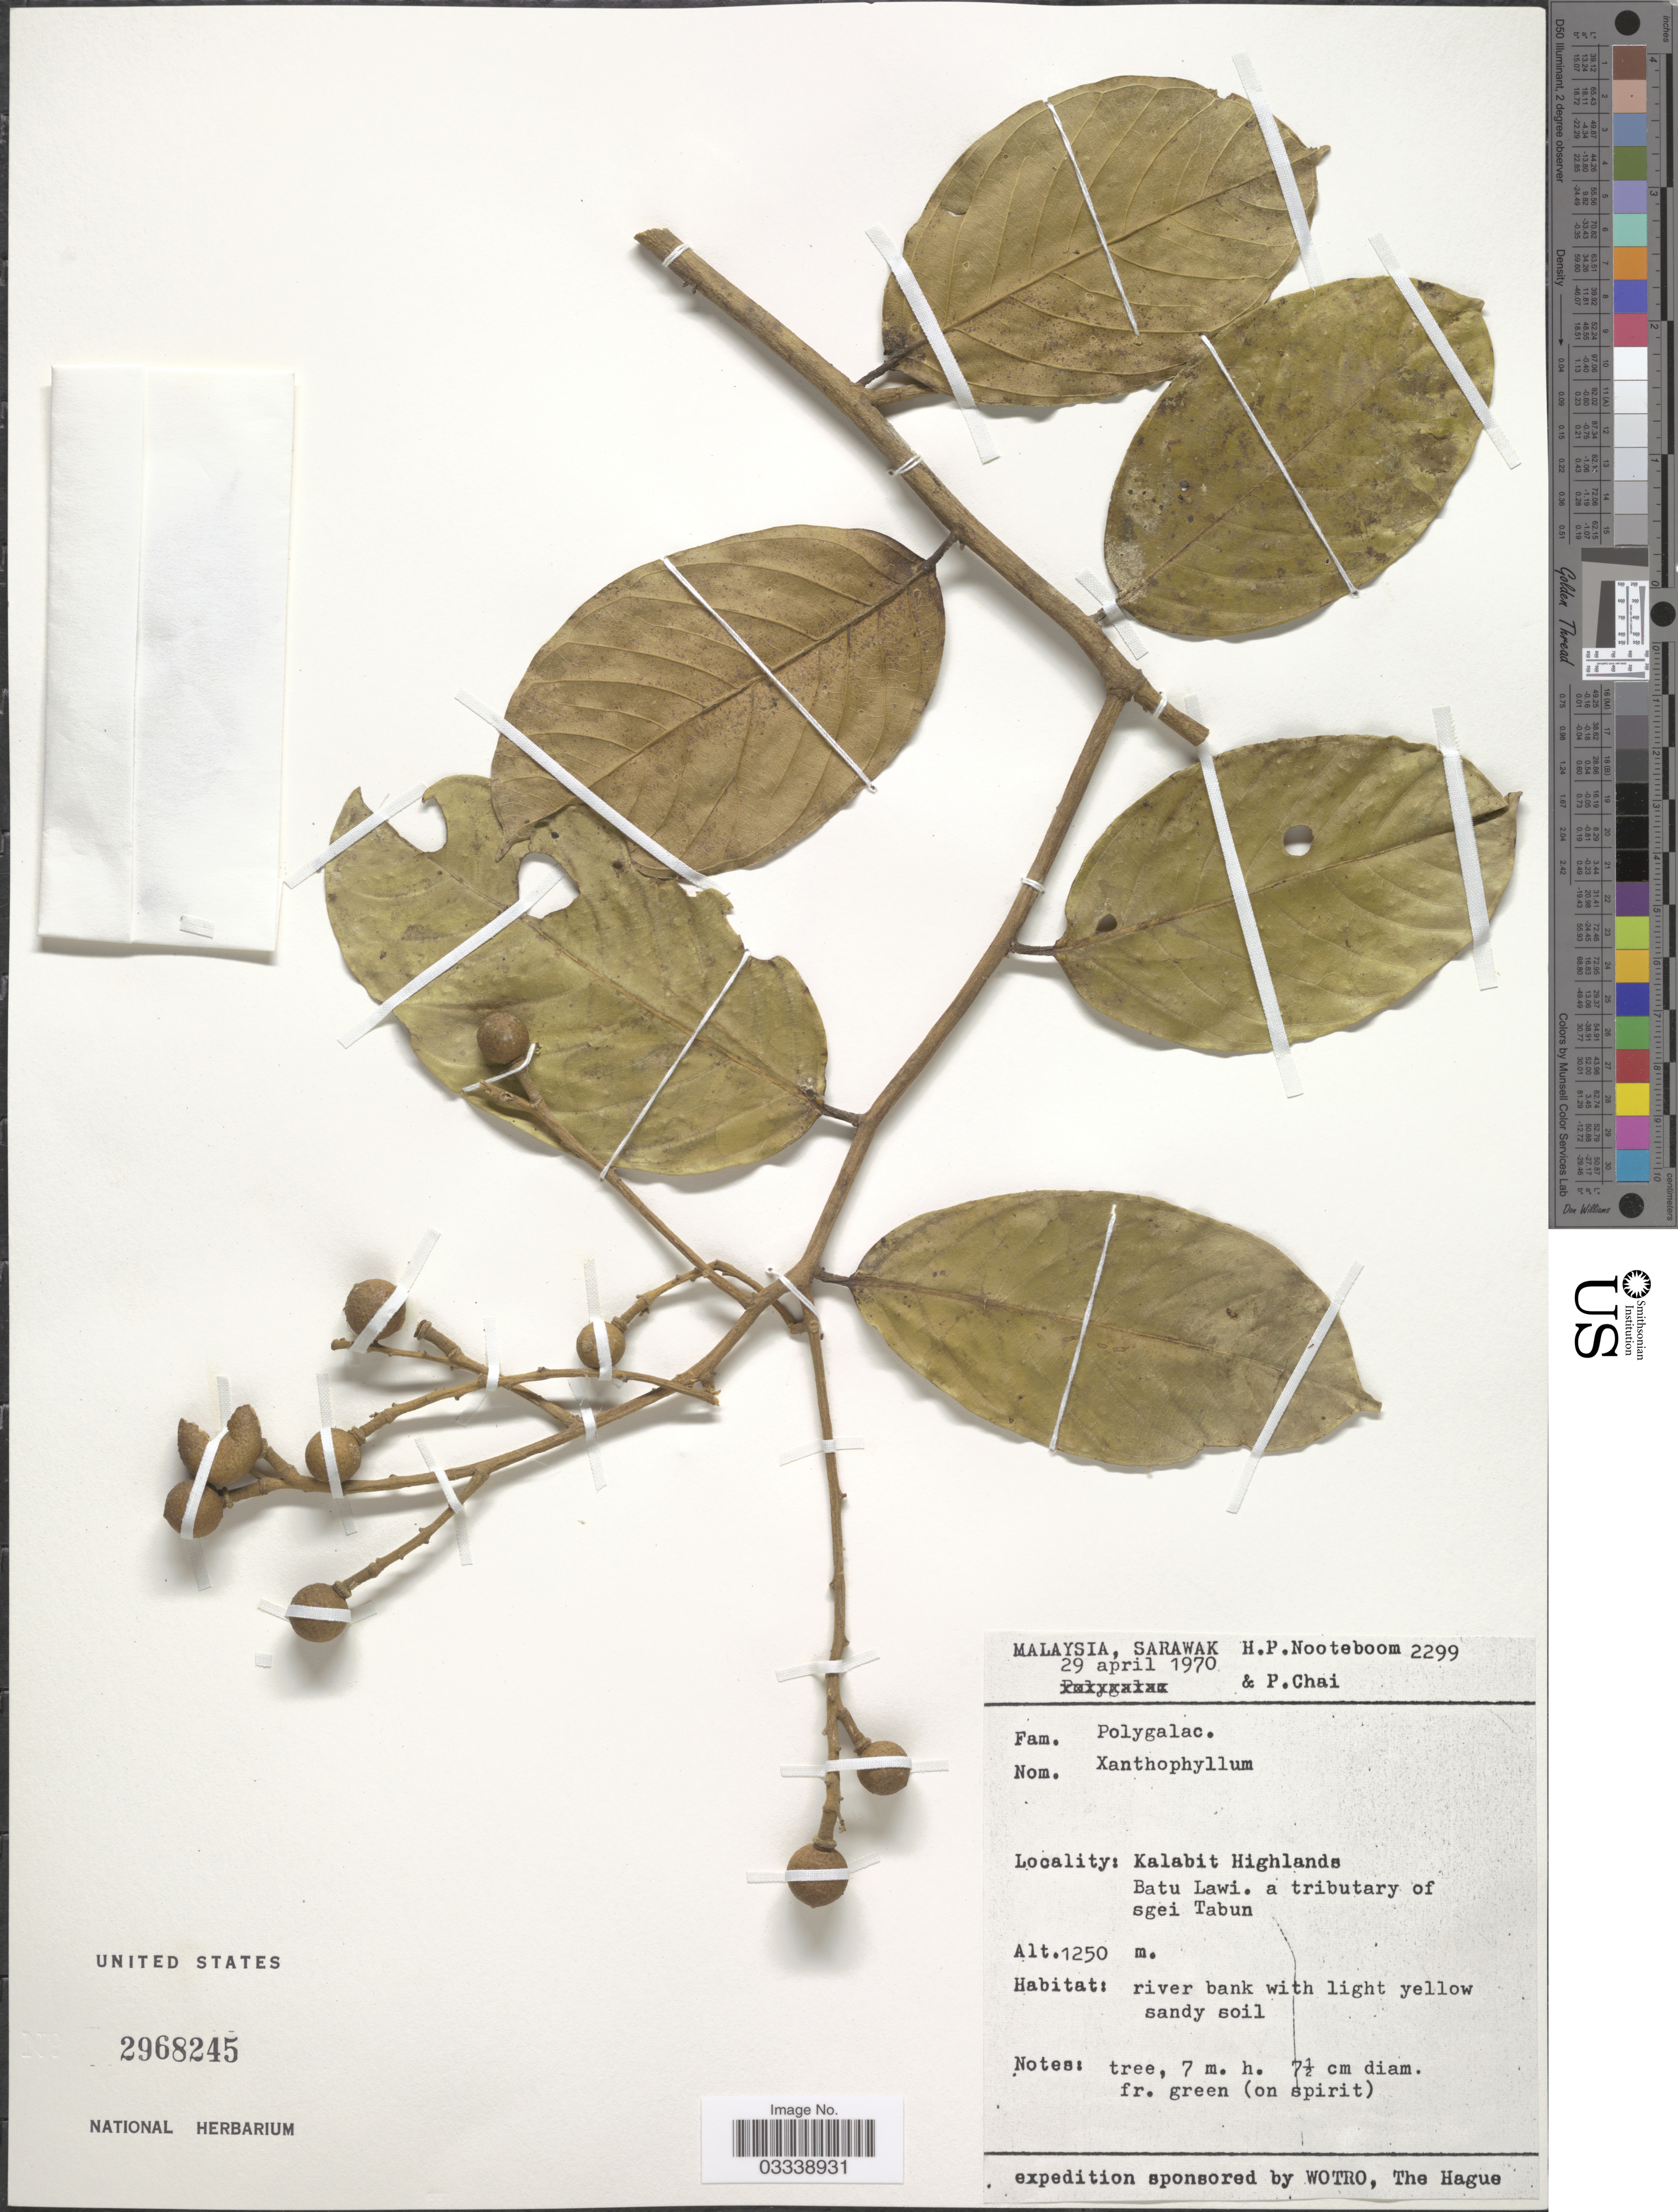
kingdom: Plantae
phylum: Tracheophyta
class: Magnoliopsida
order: Fabales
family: Polygalaceae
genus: Xanthophyllum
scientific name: Xanthophyllum sp.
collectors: H. P. Nooteboom & P. Chai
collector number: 2299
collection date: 1970-04-29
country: Malaysia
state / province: Sarawak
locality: Kalabit Highlands. Batu Lawi. a tributary of sgei Tabun.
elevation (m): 1250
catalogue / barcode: US 2968245